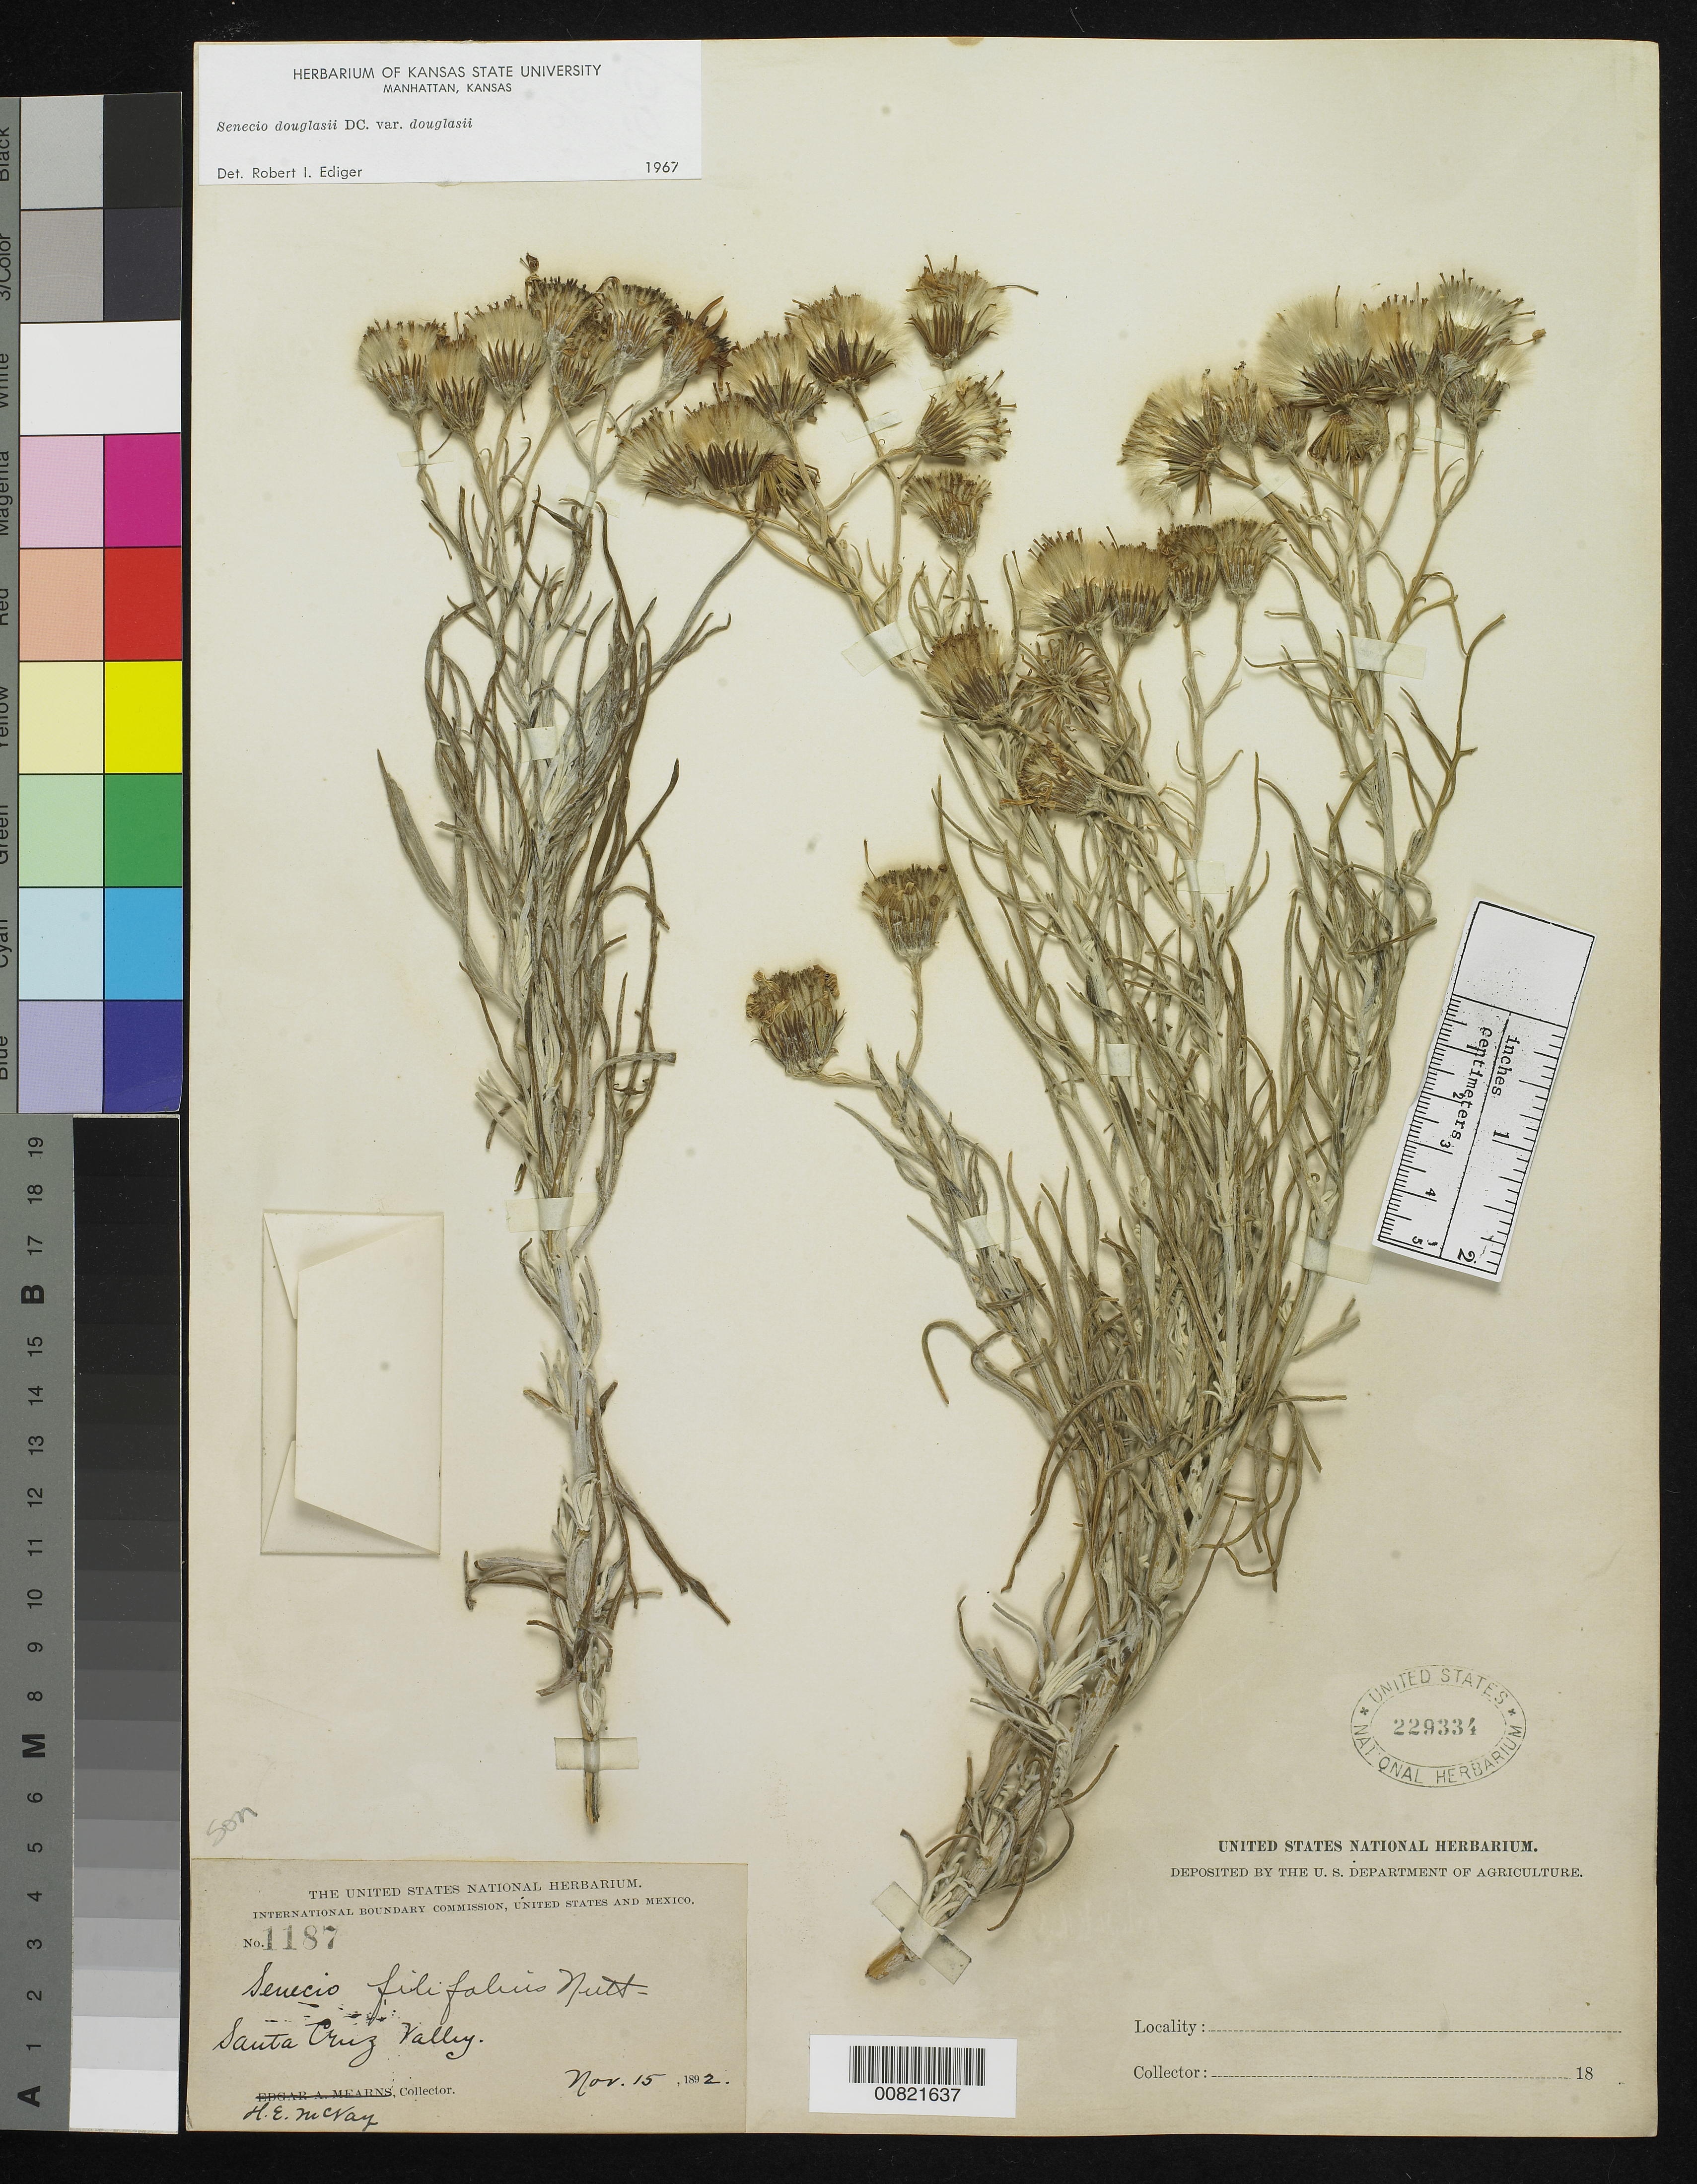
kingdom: Plantae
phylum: Tracheophyta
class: Magnoliopsida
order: Asterales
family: Asteraceae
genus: Senecio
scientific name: Senecio flaccidus var. douglasii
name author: (DC.) B.L. Turner & T.M. Barkley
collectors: H. E. McVay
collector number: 1187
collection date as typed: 15 Nov 1892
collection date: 1892-11-15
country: Mexico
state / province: Sonora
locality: Santa Cruz Valley, Sonora.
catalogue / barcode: US 229334